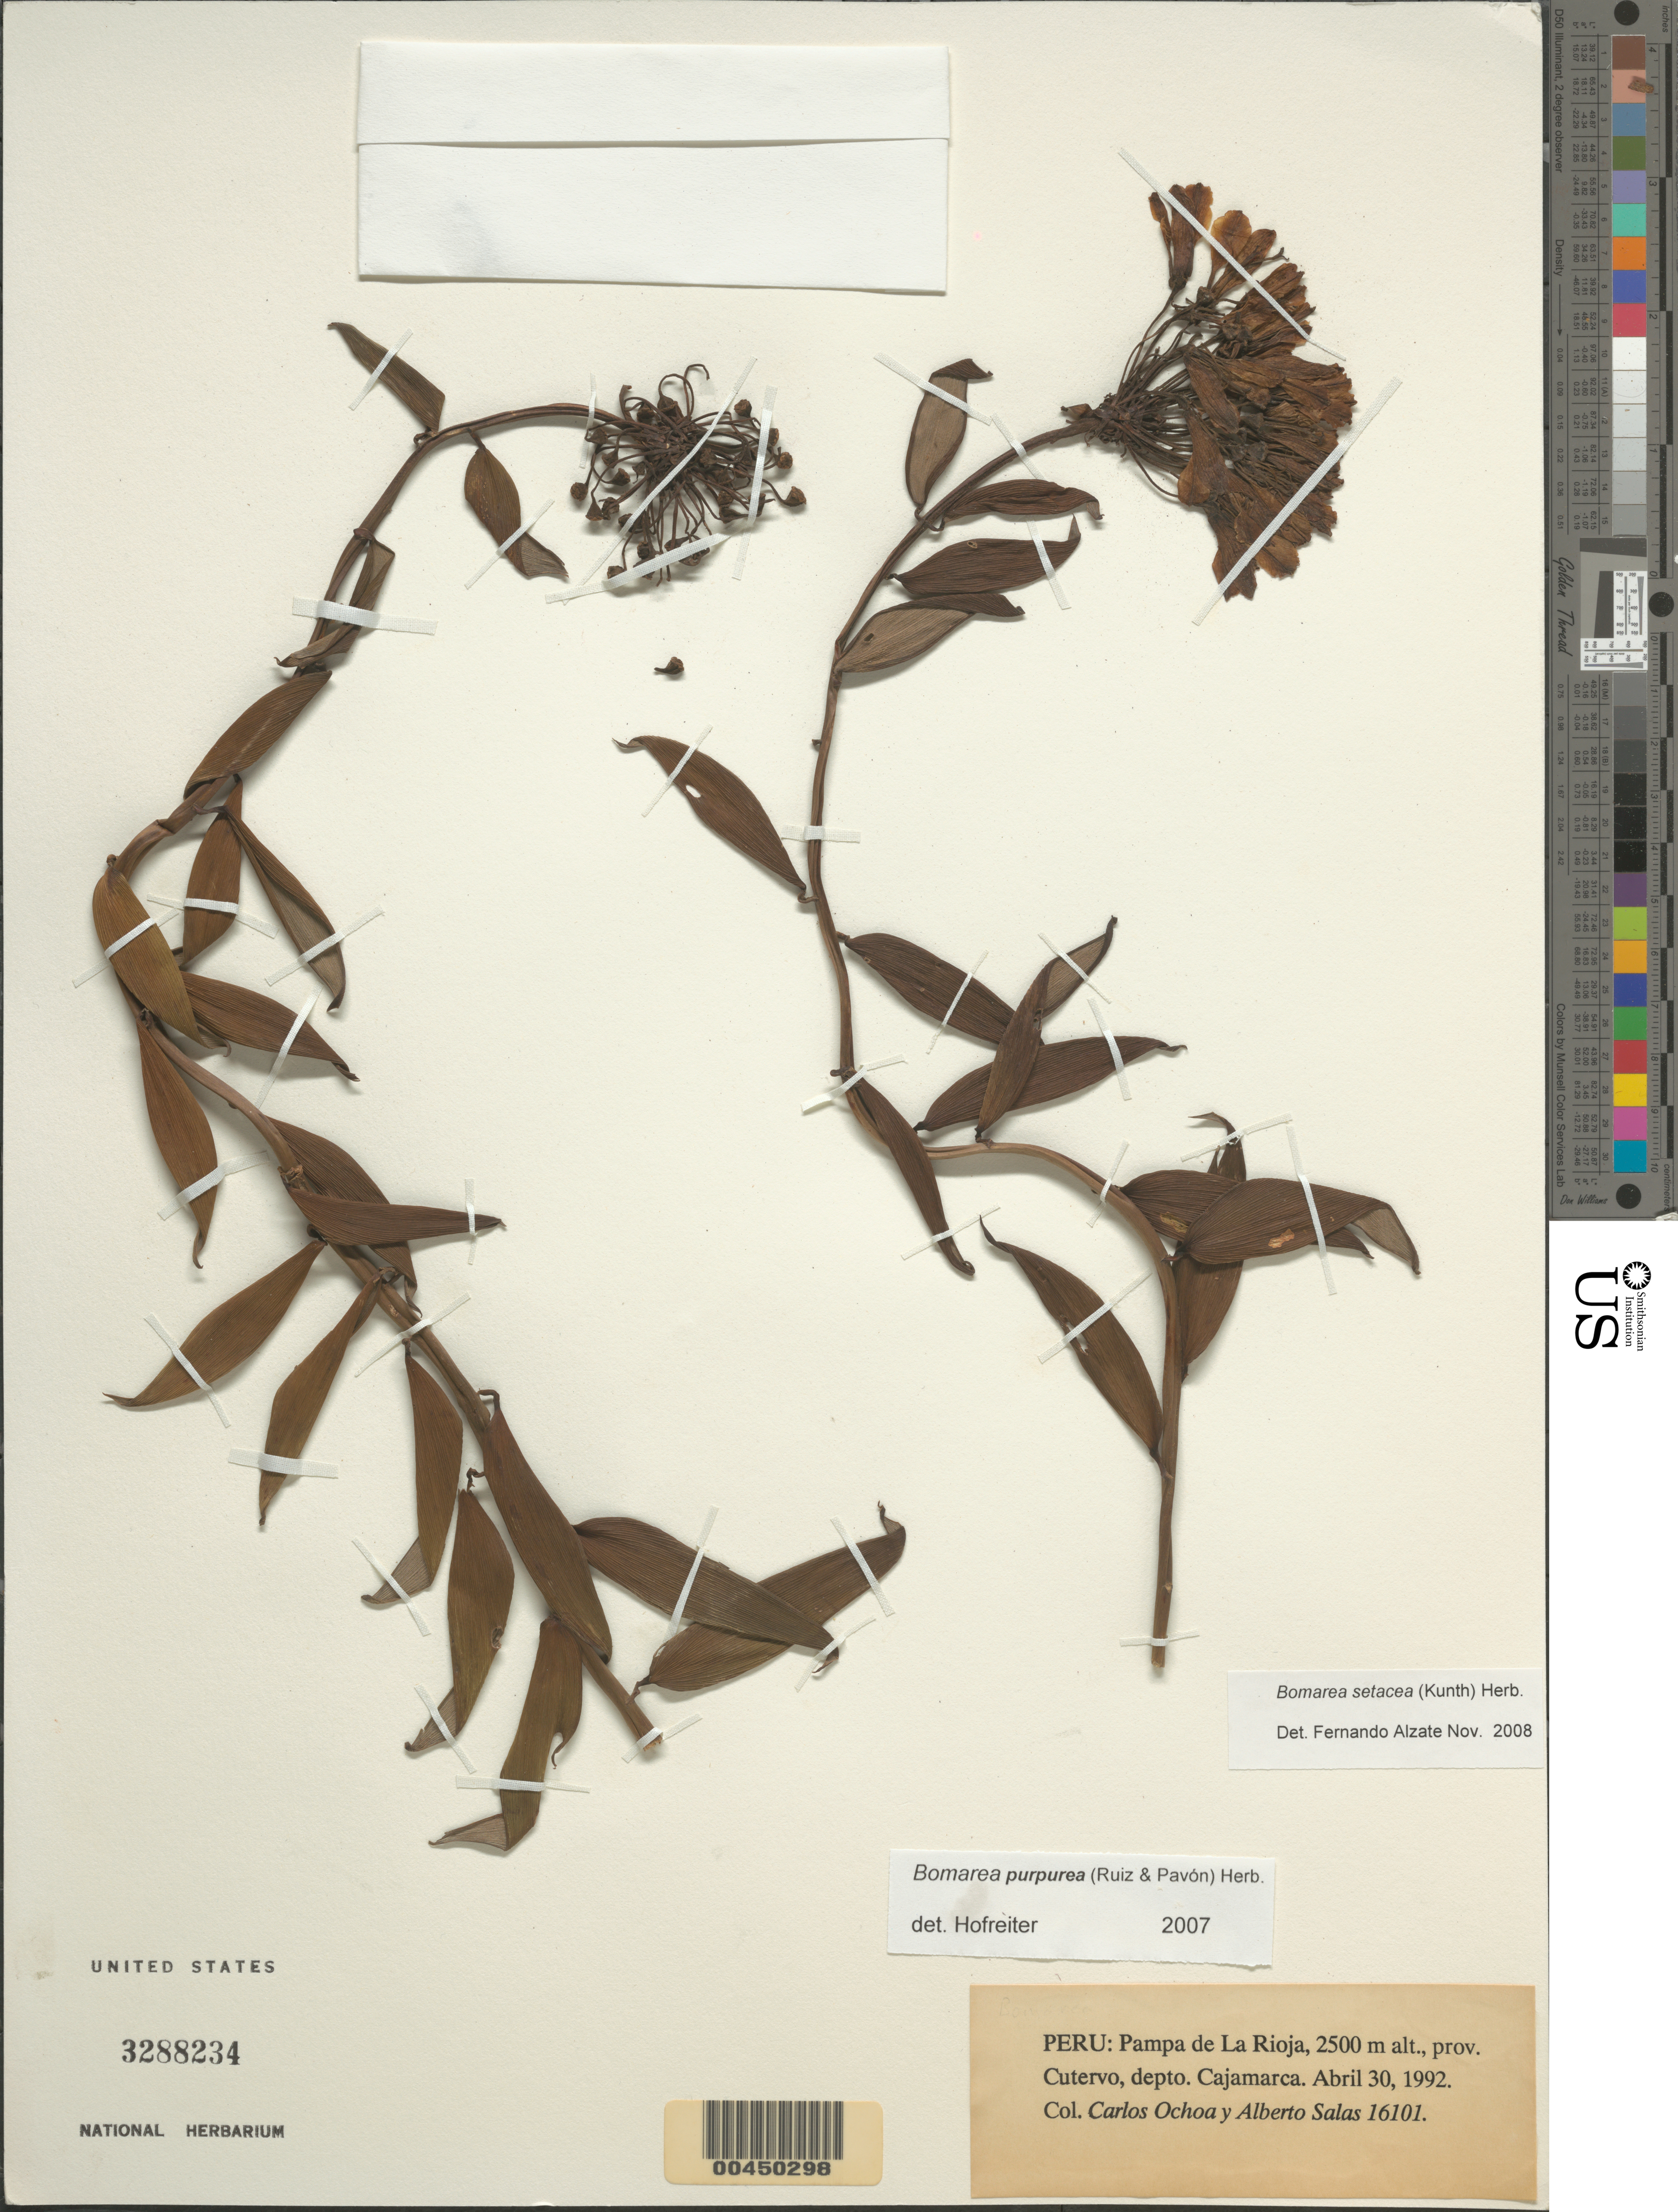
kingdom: Plantae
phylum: Tracheophyta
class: Liliopsida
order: Liliales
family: Alstroemeriaceae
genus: Bomarea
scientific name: Bomarea setacea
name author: (Ruiz & Pav.) Herb.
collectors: C. M. Ochoa & A. Salas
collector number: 16101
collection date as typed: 30 Apr 1992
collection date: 1992-04-30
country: Peru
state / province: Cajamarca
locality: Pampa de La Rioja, Cutervo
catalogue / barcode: US 3288234